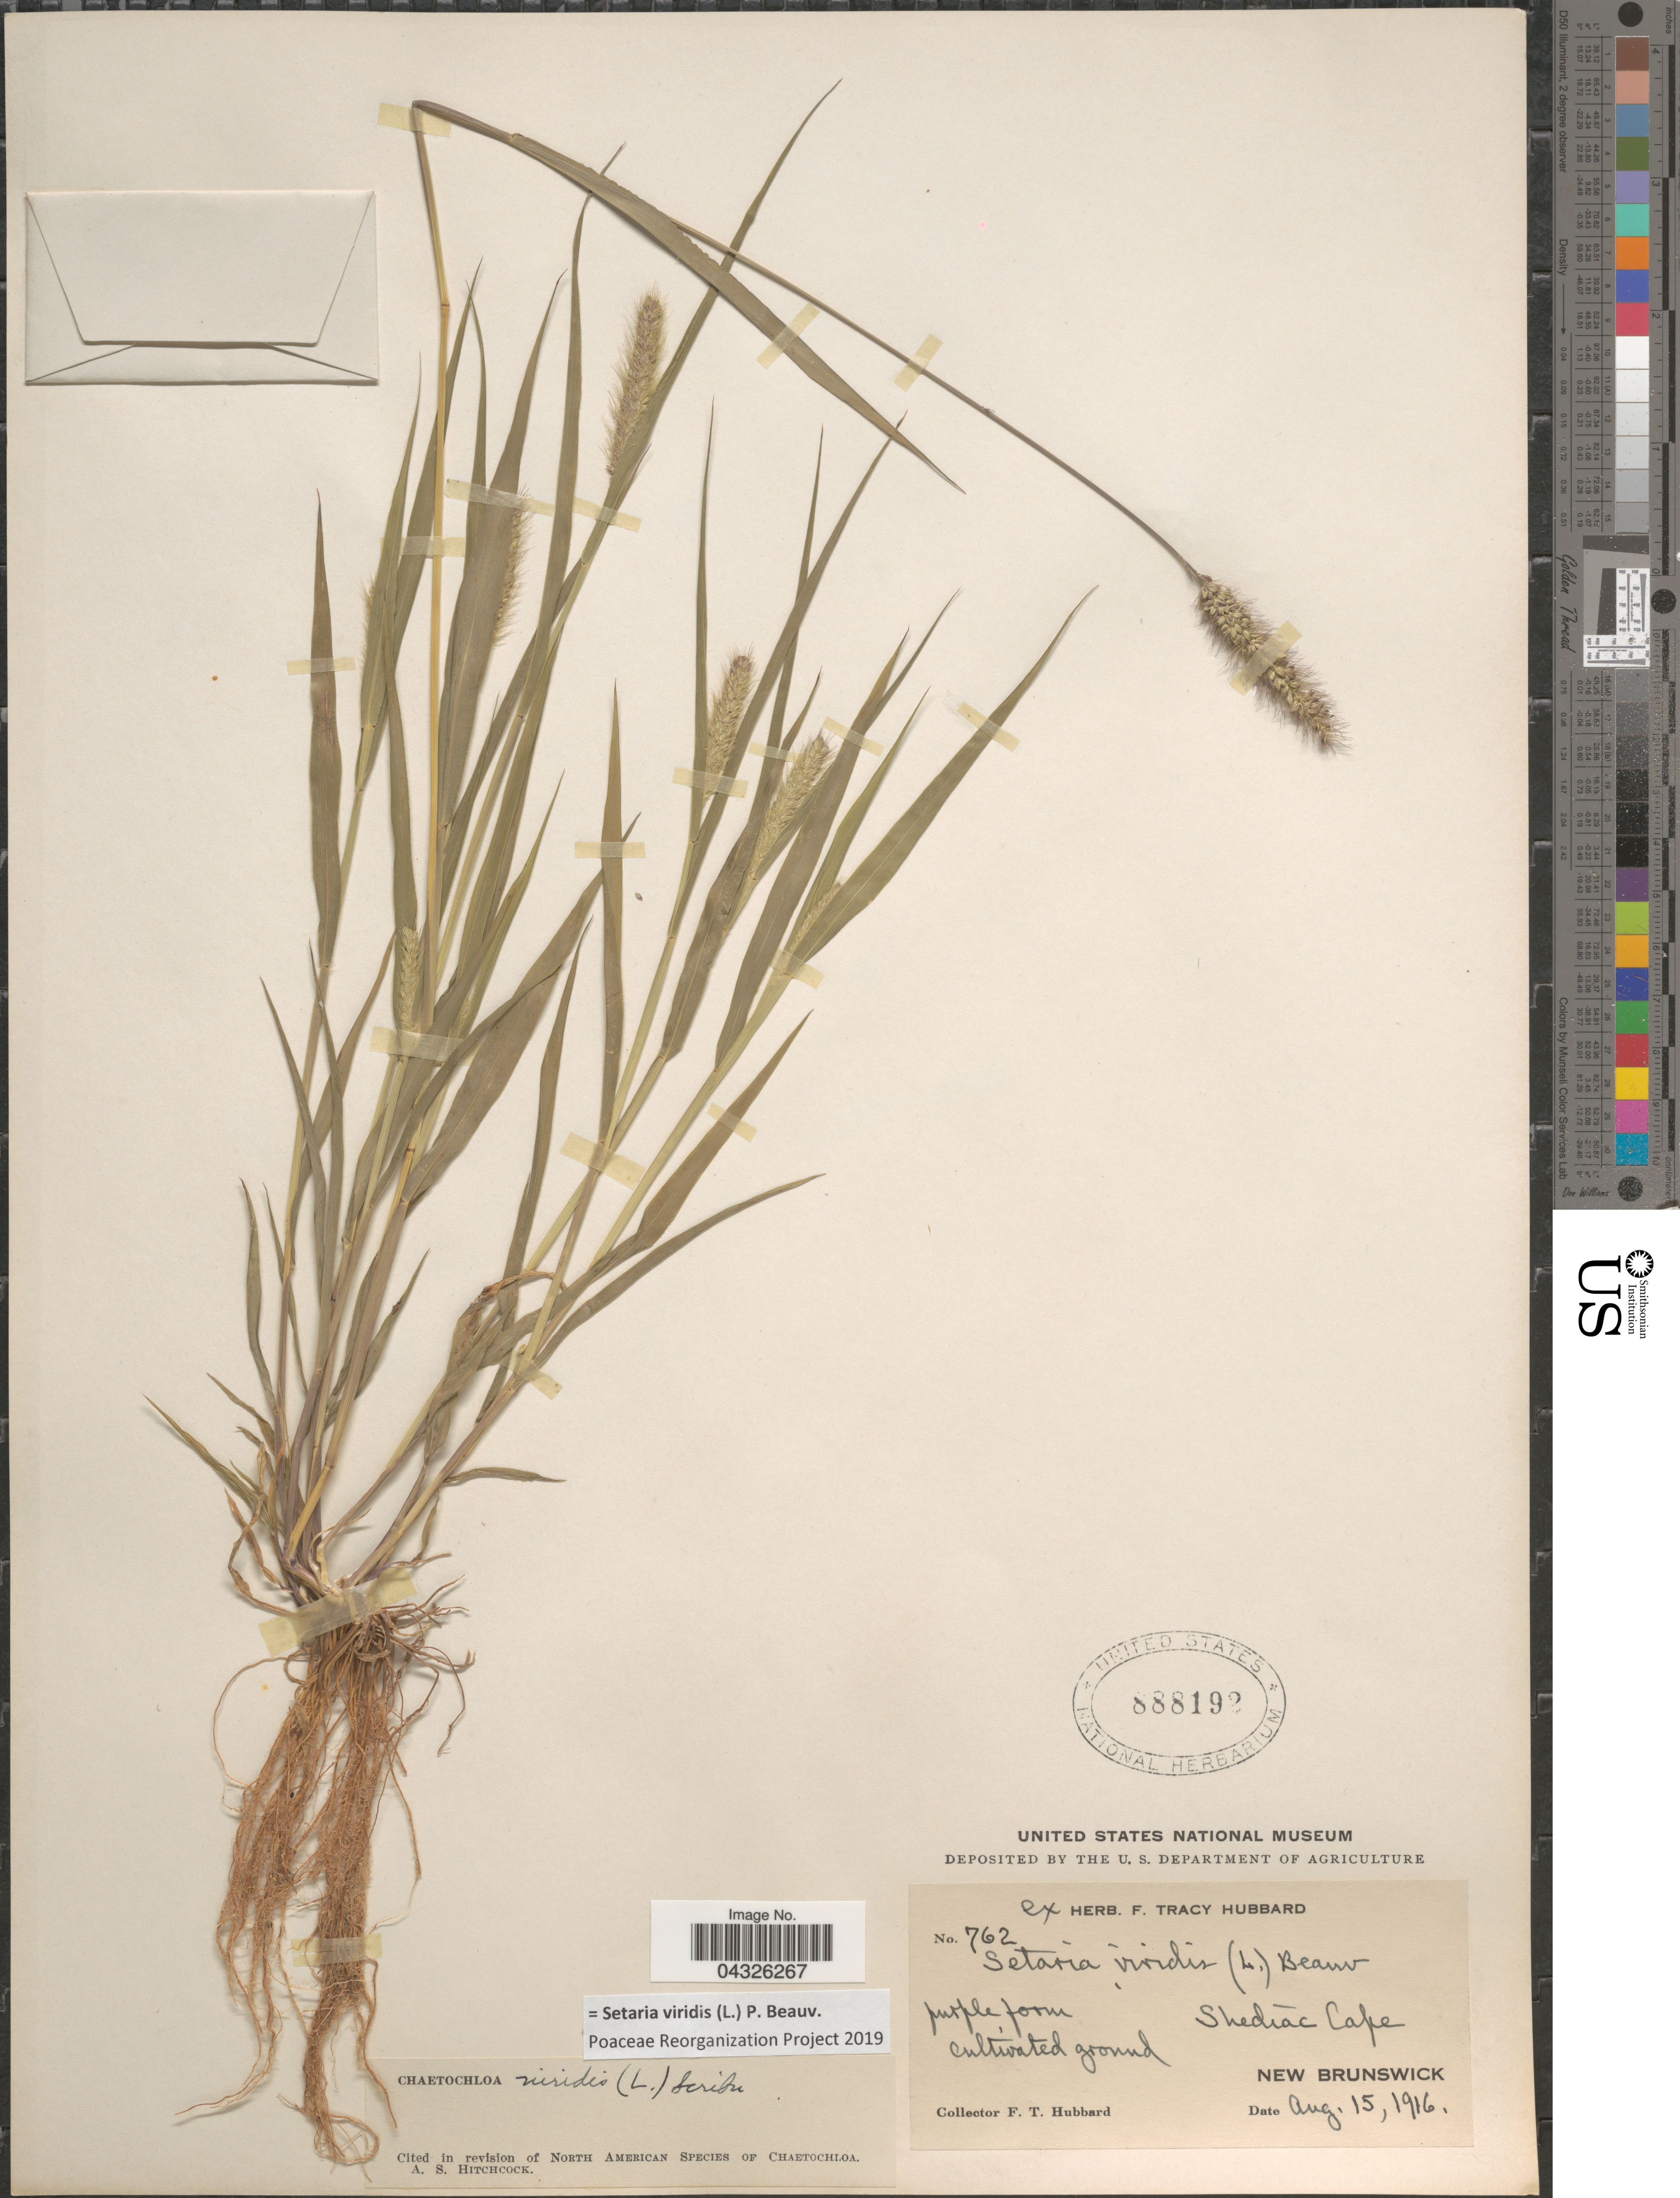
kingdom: Plantae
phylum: Tracheophyta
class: Liliopsida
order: Poales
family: Poaceae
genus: Setaria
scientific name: Setaria viridis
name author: (L.) P. Beauv.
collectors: F. T. Hubbard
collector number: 762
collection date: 1916-08-15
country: Canada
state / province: New Brunswick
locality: Shediac Cape.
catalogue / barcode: US 888192